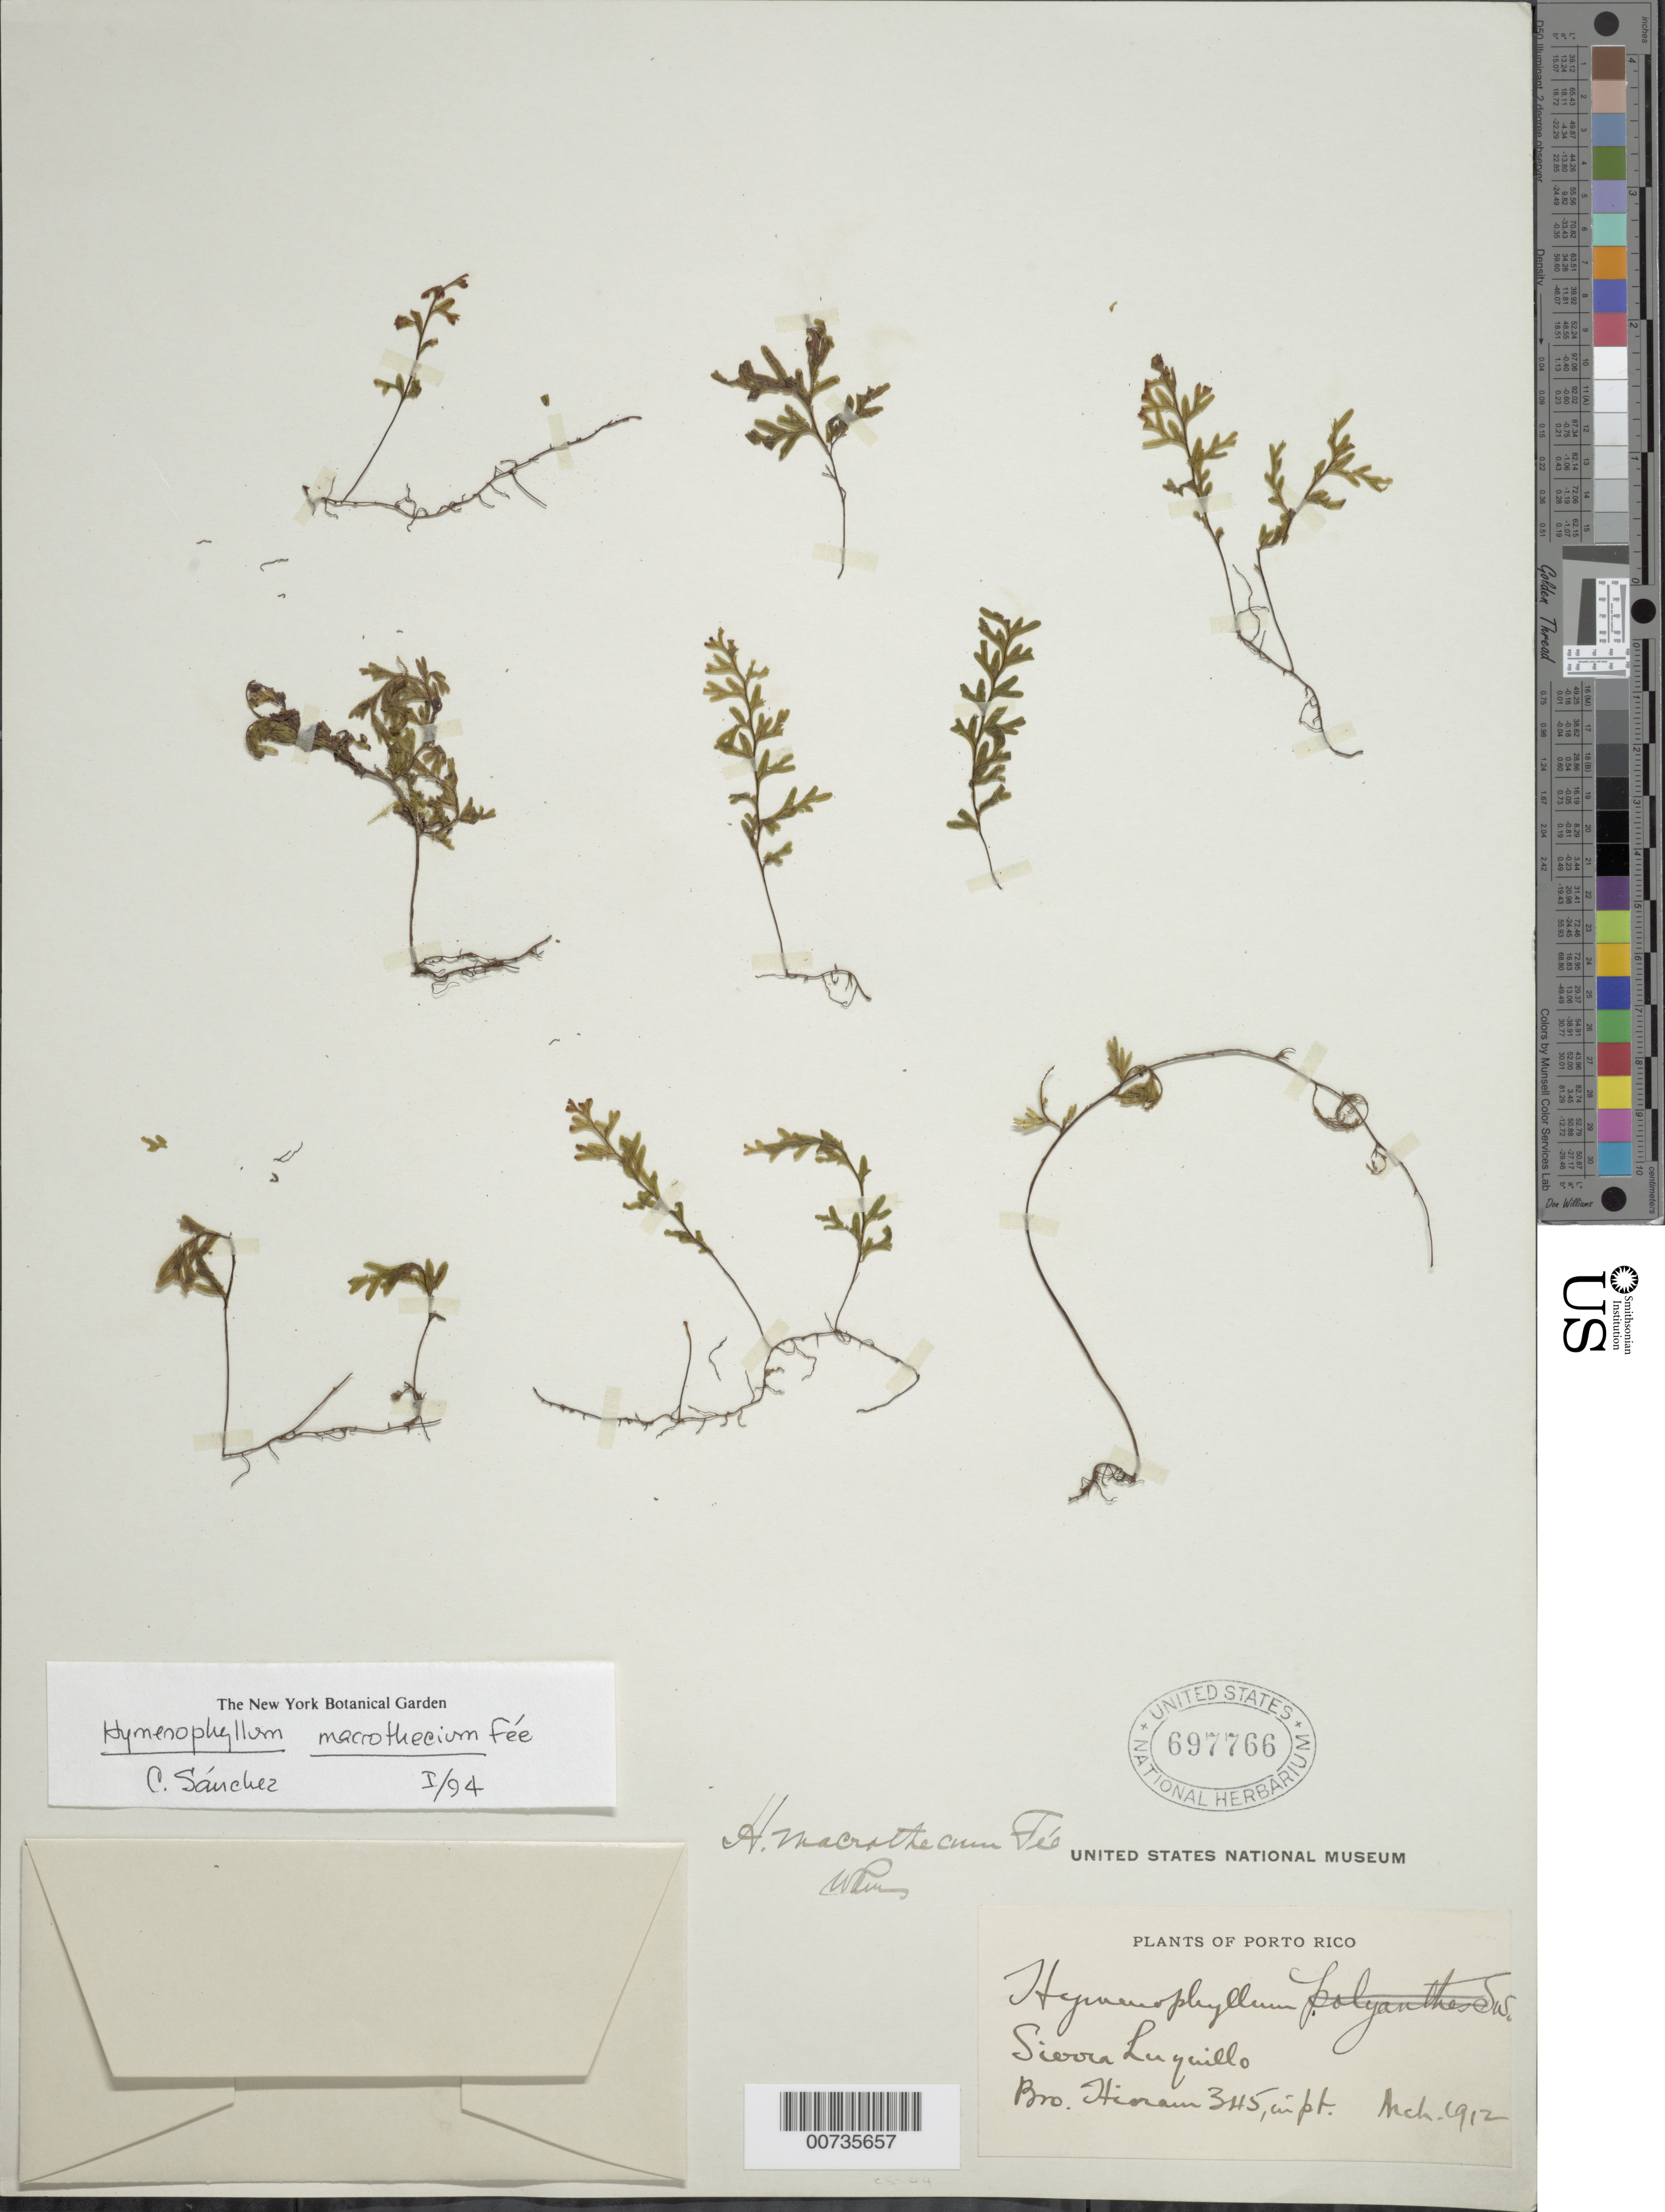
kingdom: Plantae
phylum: Tracheophyta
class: Polypodiopsida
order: Hymenophyllales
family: Hymenophyllaceae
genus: Hymenophyllum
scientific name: Hymenophyllum macrothecum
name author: Fée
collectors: Bro. Hioram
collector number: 345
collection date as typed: Mar 1912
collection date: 1912-03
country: Puerto Rico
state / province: Luquillo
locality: Sierra Luquillo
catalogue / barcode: US 697766